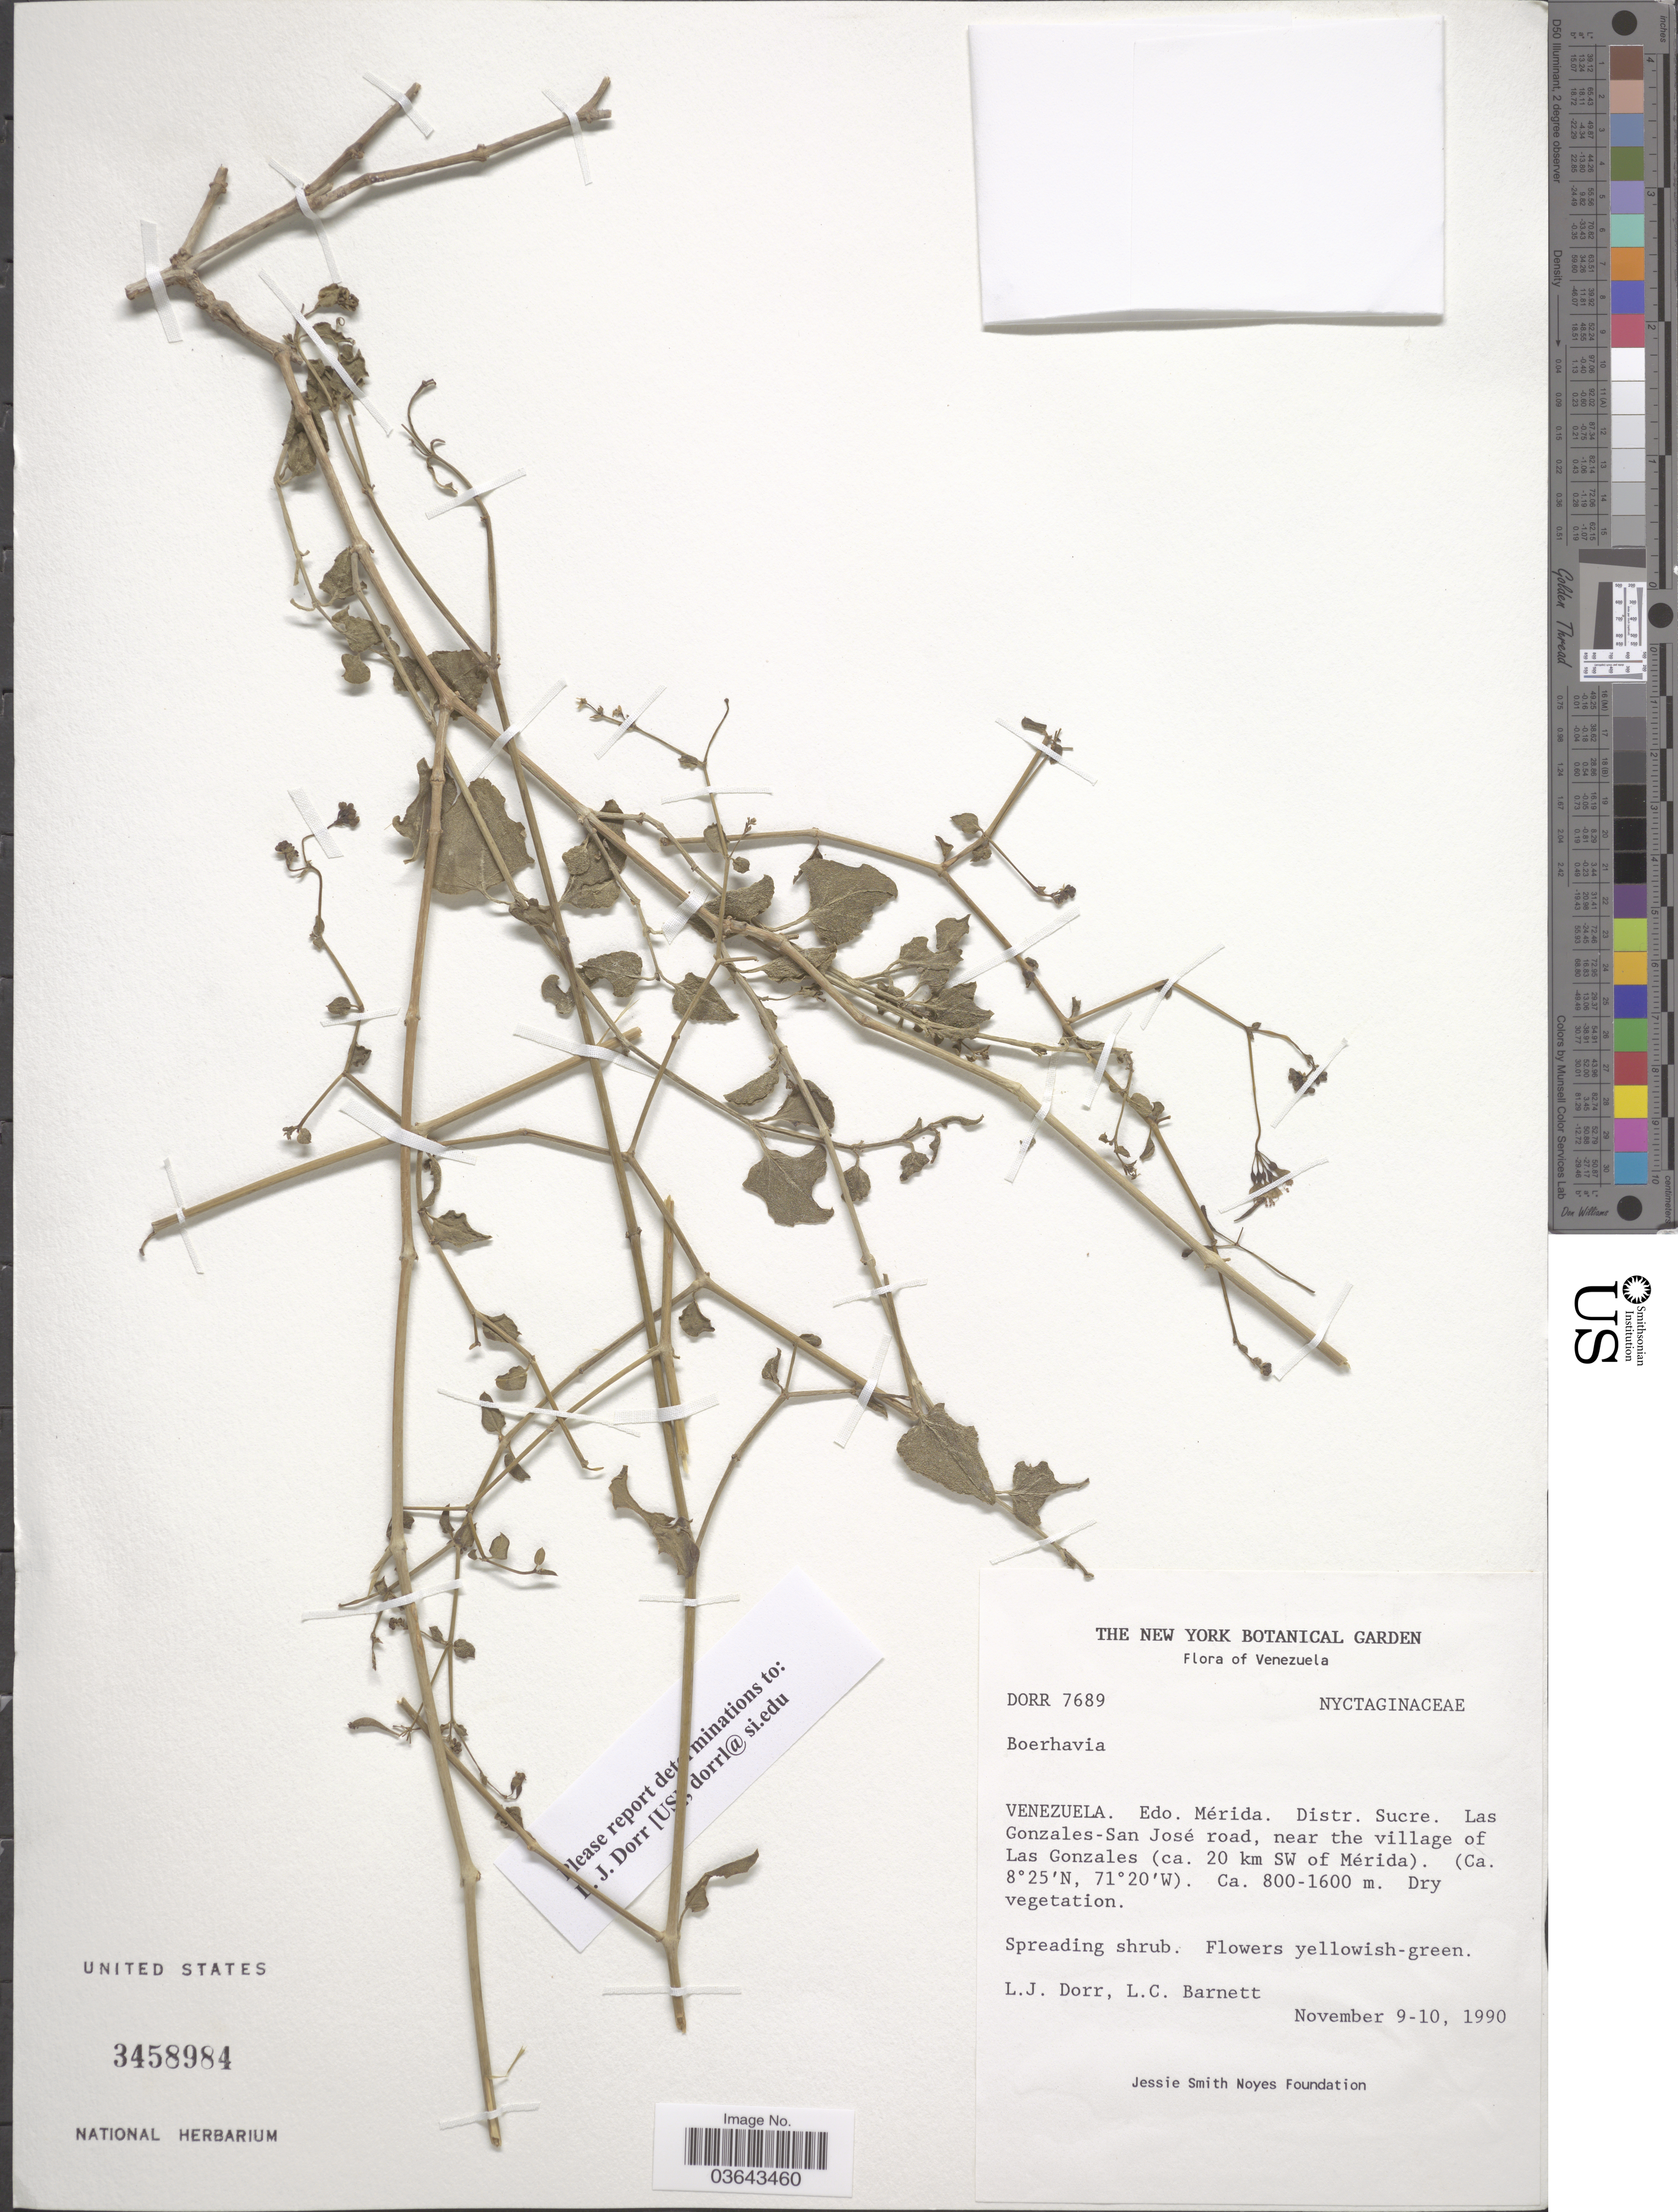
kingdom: Plantae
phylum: Tracheophyta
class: Magnoliopsida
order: Caryophyllales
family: Nyctaginaceae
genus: Boerhavia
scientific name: Boerhavia sp.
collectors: L. J. Dorr & L. C. Barnett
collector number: Dorr 7689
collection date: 1990-11-09/1990-11-10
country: Venezuela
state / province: Mérida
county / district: Sucre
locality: Las Gonzales-San Jose road, near the village of Las Gonzales (ca. 20 km SW of Merida)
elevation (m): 800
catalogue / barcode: US 3458984